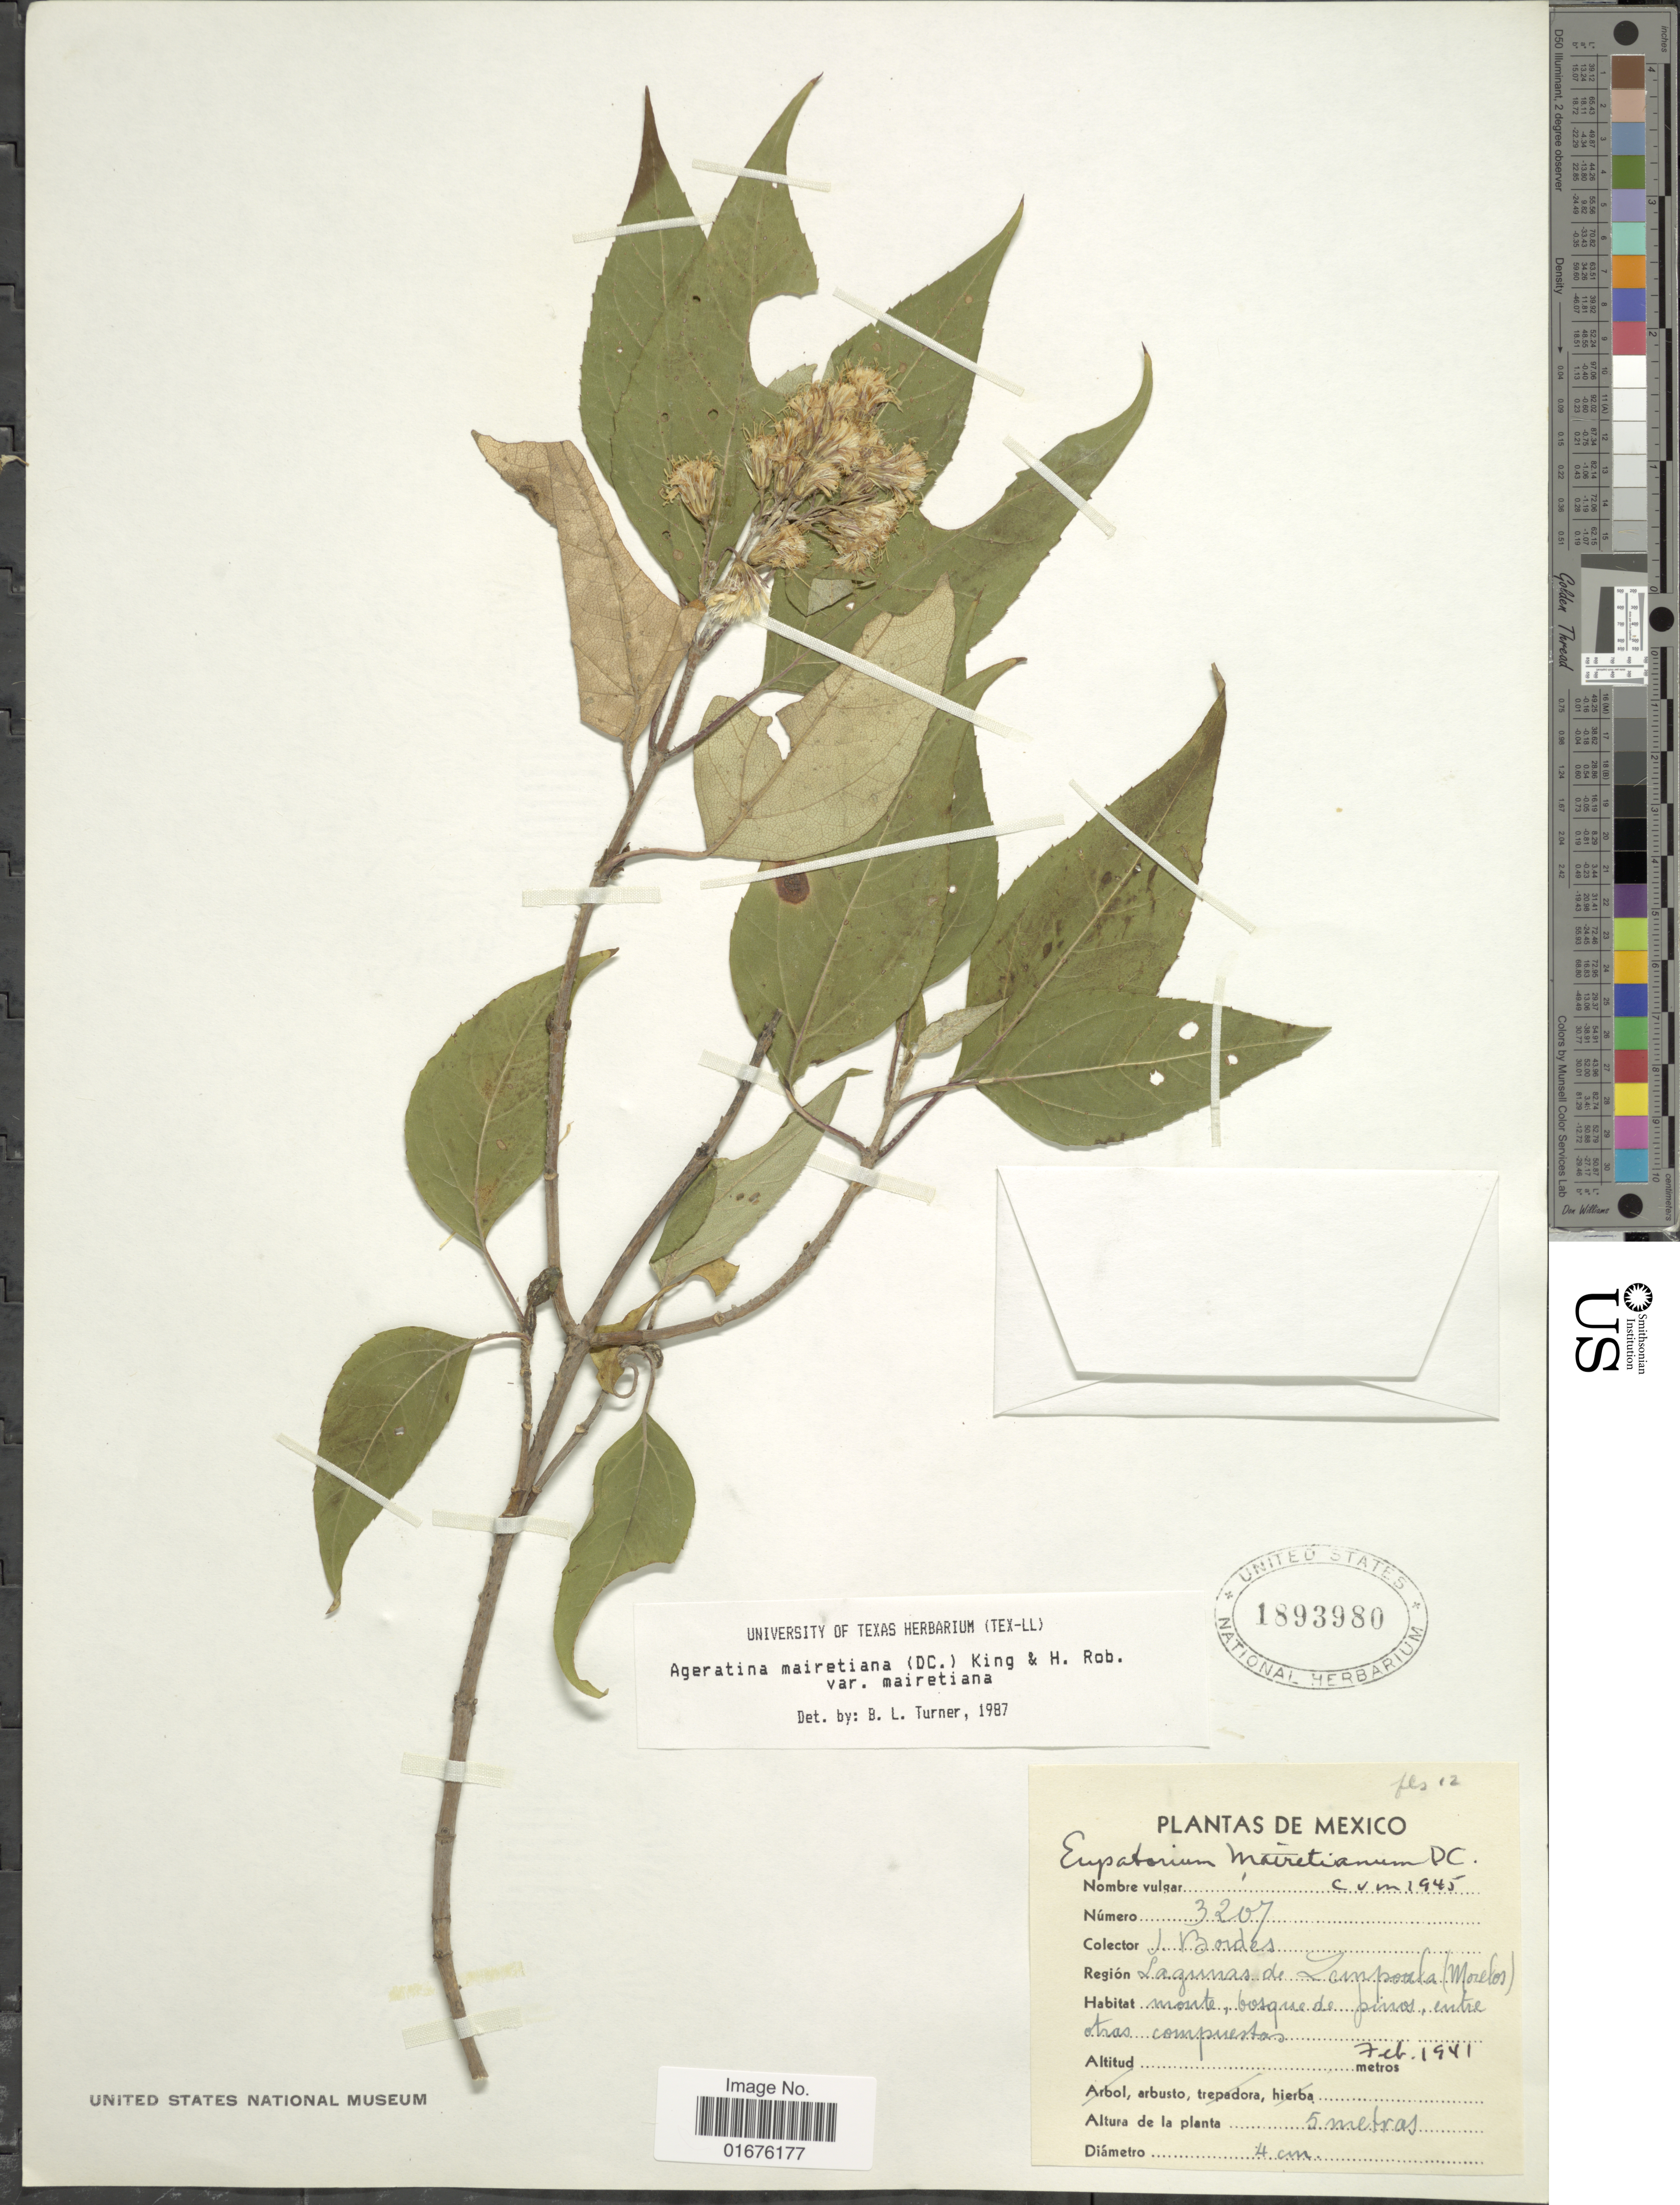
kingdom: Plantae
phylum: Tracheophyta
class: Magnoliopsida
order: Asterales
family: Asteraceae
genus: Ageratina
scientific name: Ageratina mairetiana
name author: (DC.) R.M. King & H. Rob.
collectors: J. Bordes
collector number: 3207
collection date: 1941-02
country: Mexico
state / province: Morelos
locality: Región Lagunas de Zampoatla, monte, bosque de pinos, entre otras compuestas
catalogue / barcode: US 1893980